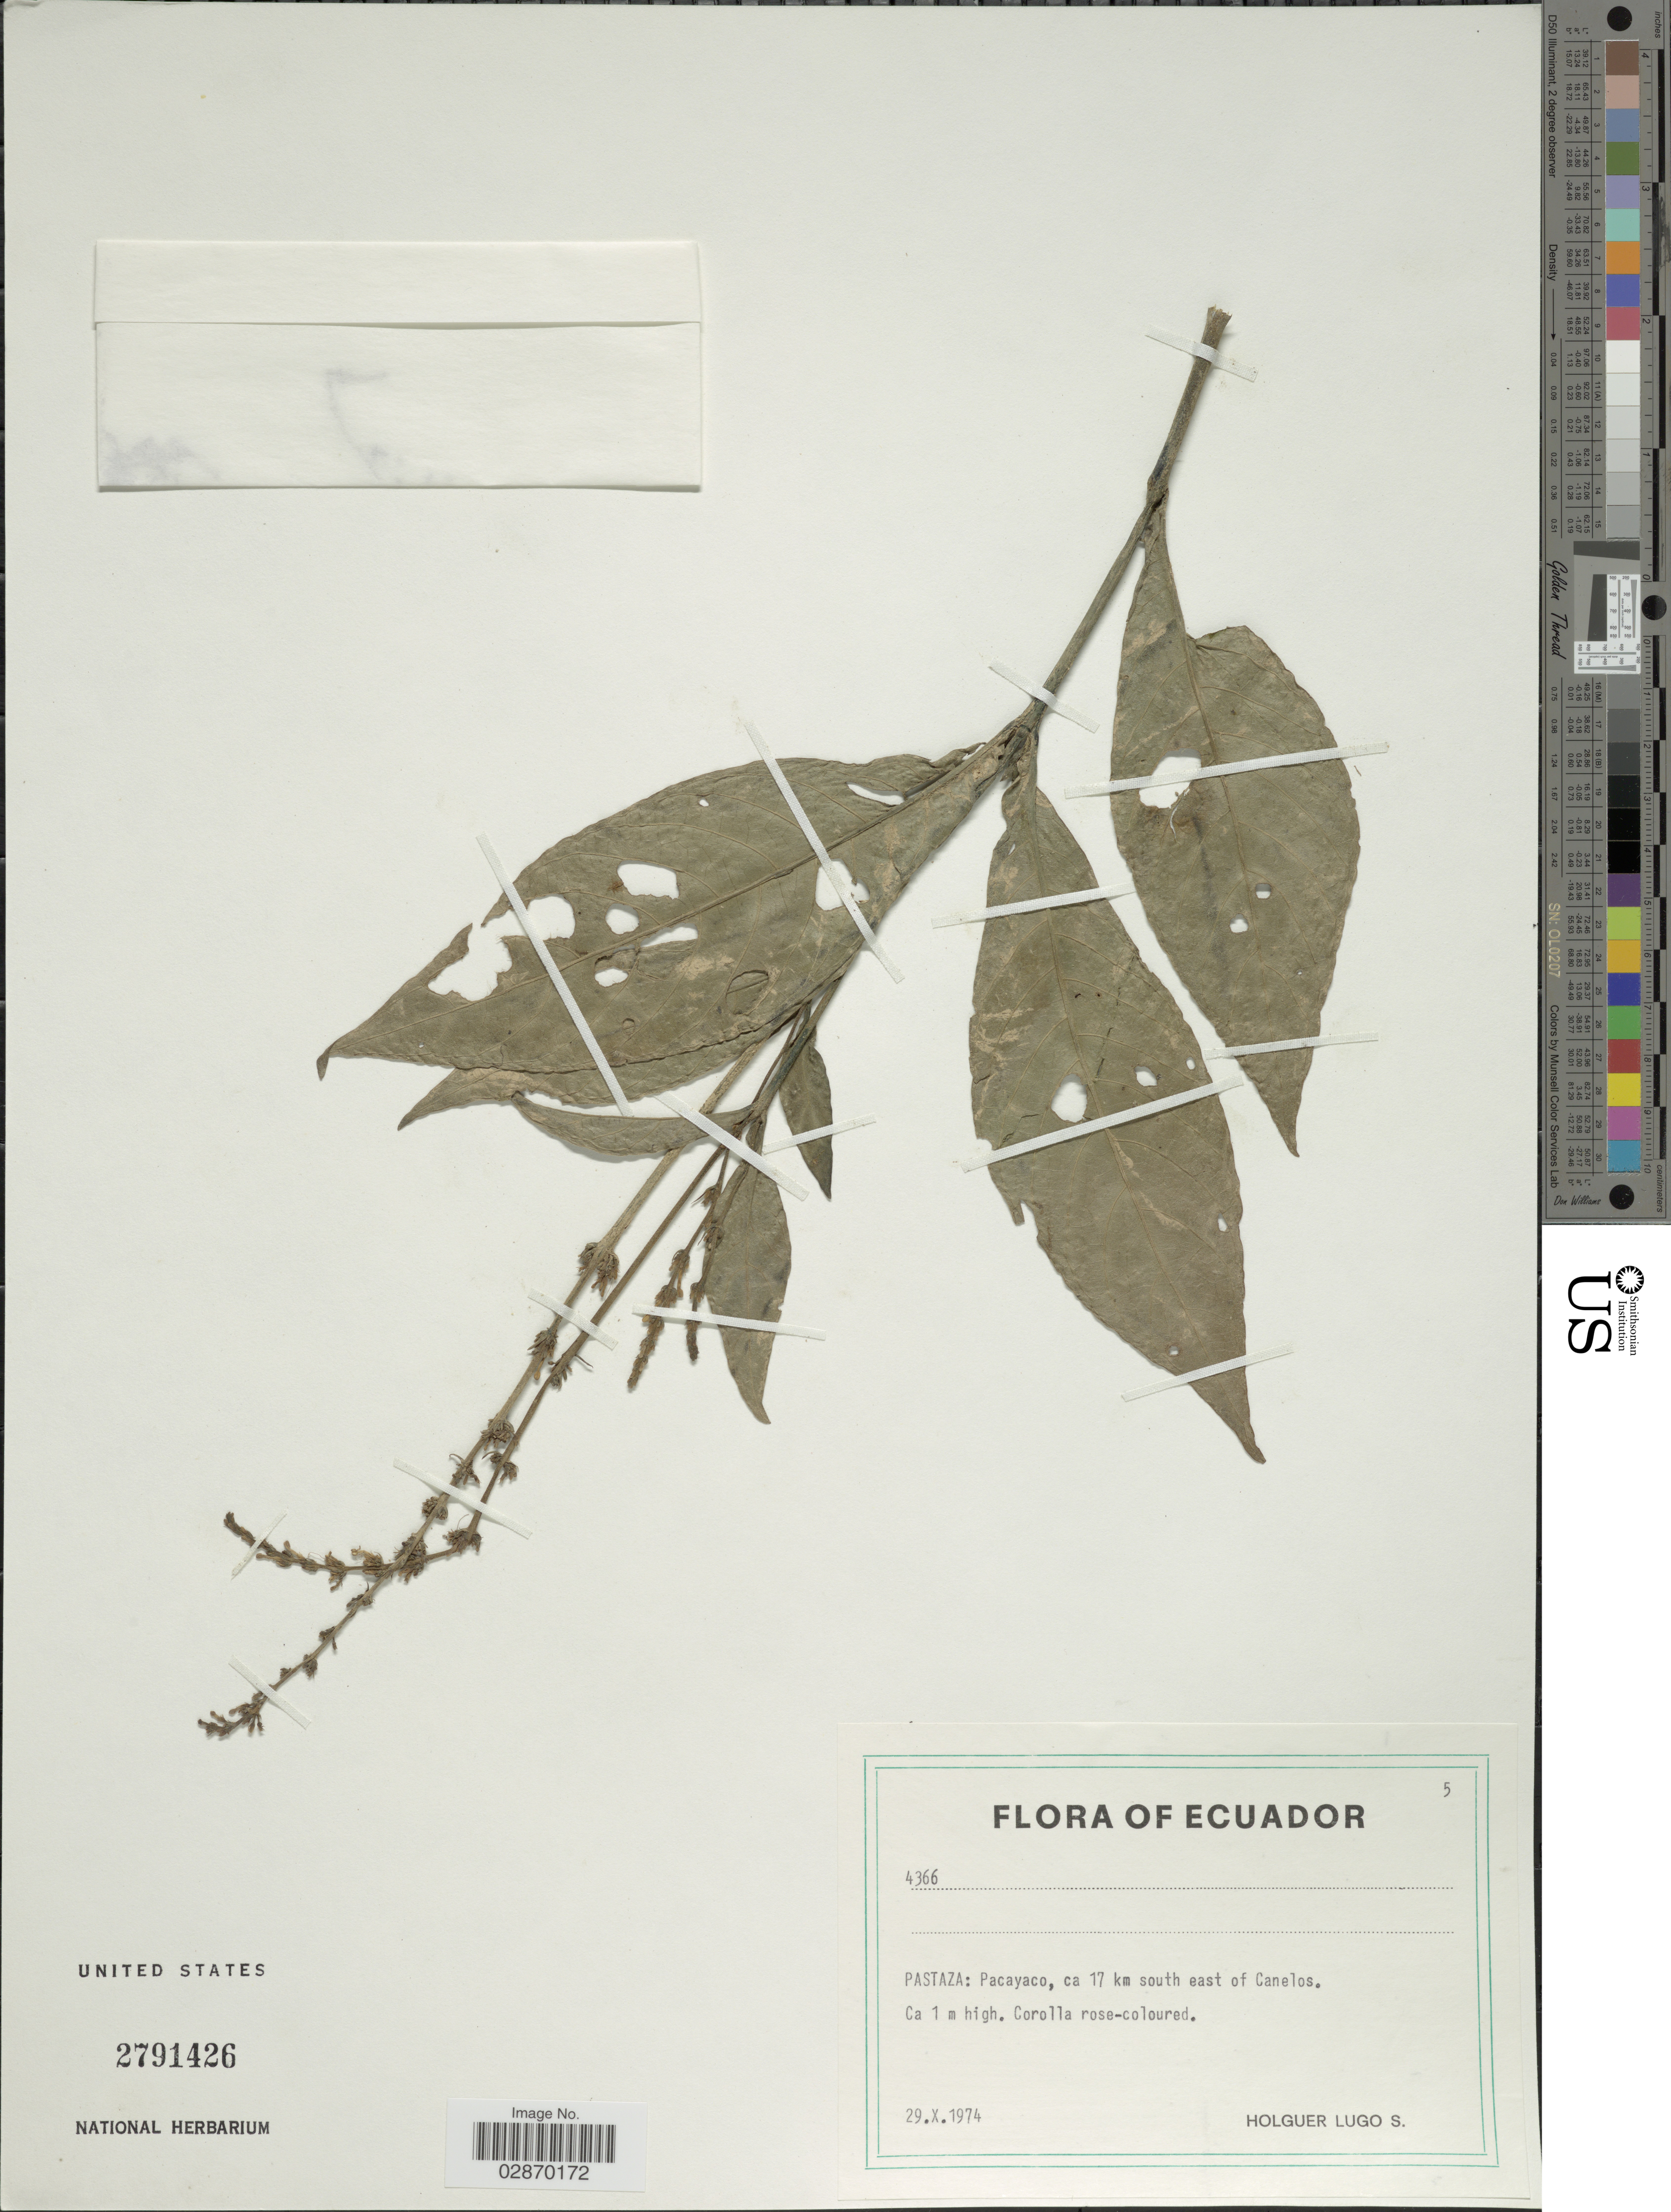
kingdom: Plantae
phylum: Tracheophyta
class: Magnoliopsida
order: Lamiales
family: Acanthaceae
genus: Pseuderanthemum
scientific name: Pseuderanthemum subauriculatum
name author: Mildbr.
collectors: H. Lugo S.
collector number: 4366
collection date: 1974-10-29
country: Ecuador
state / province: Pastaza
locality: Pacayaco, ca 17 km south east of Canelos.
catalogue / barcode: US 2791426